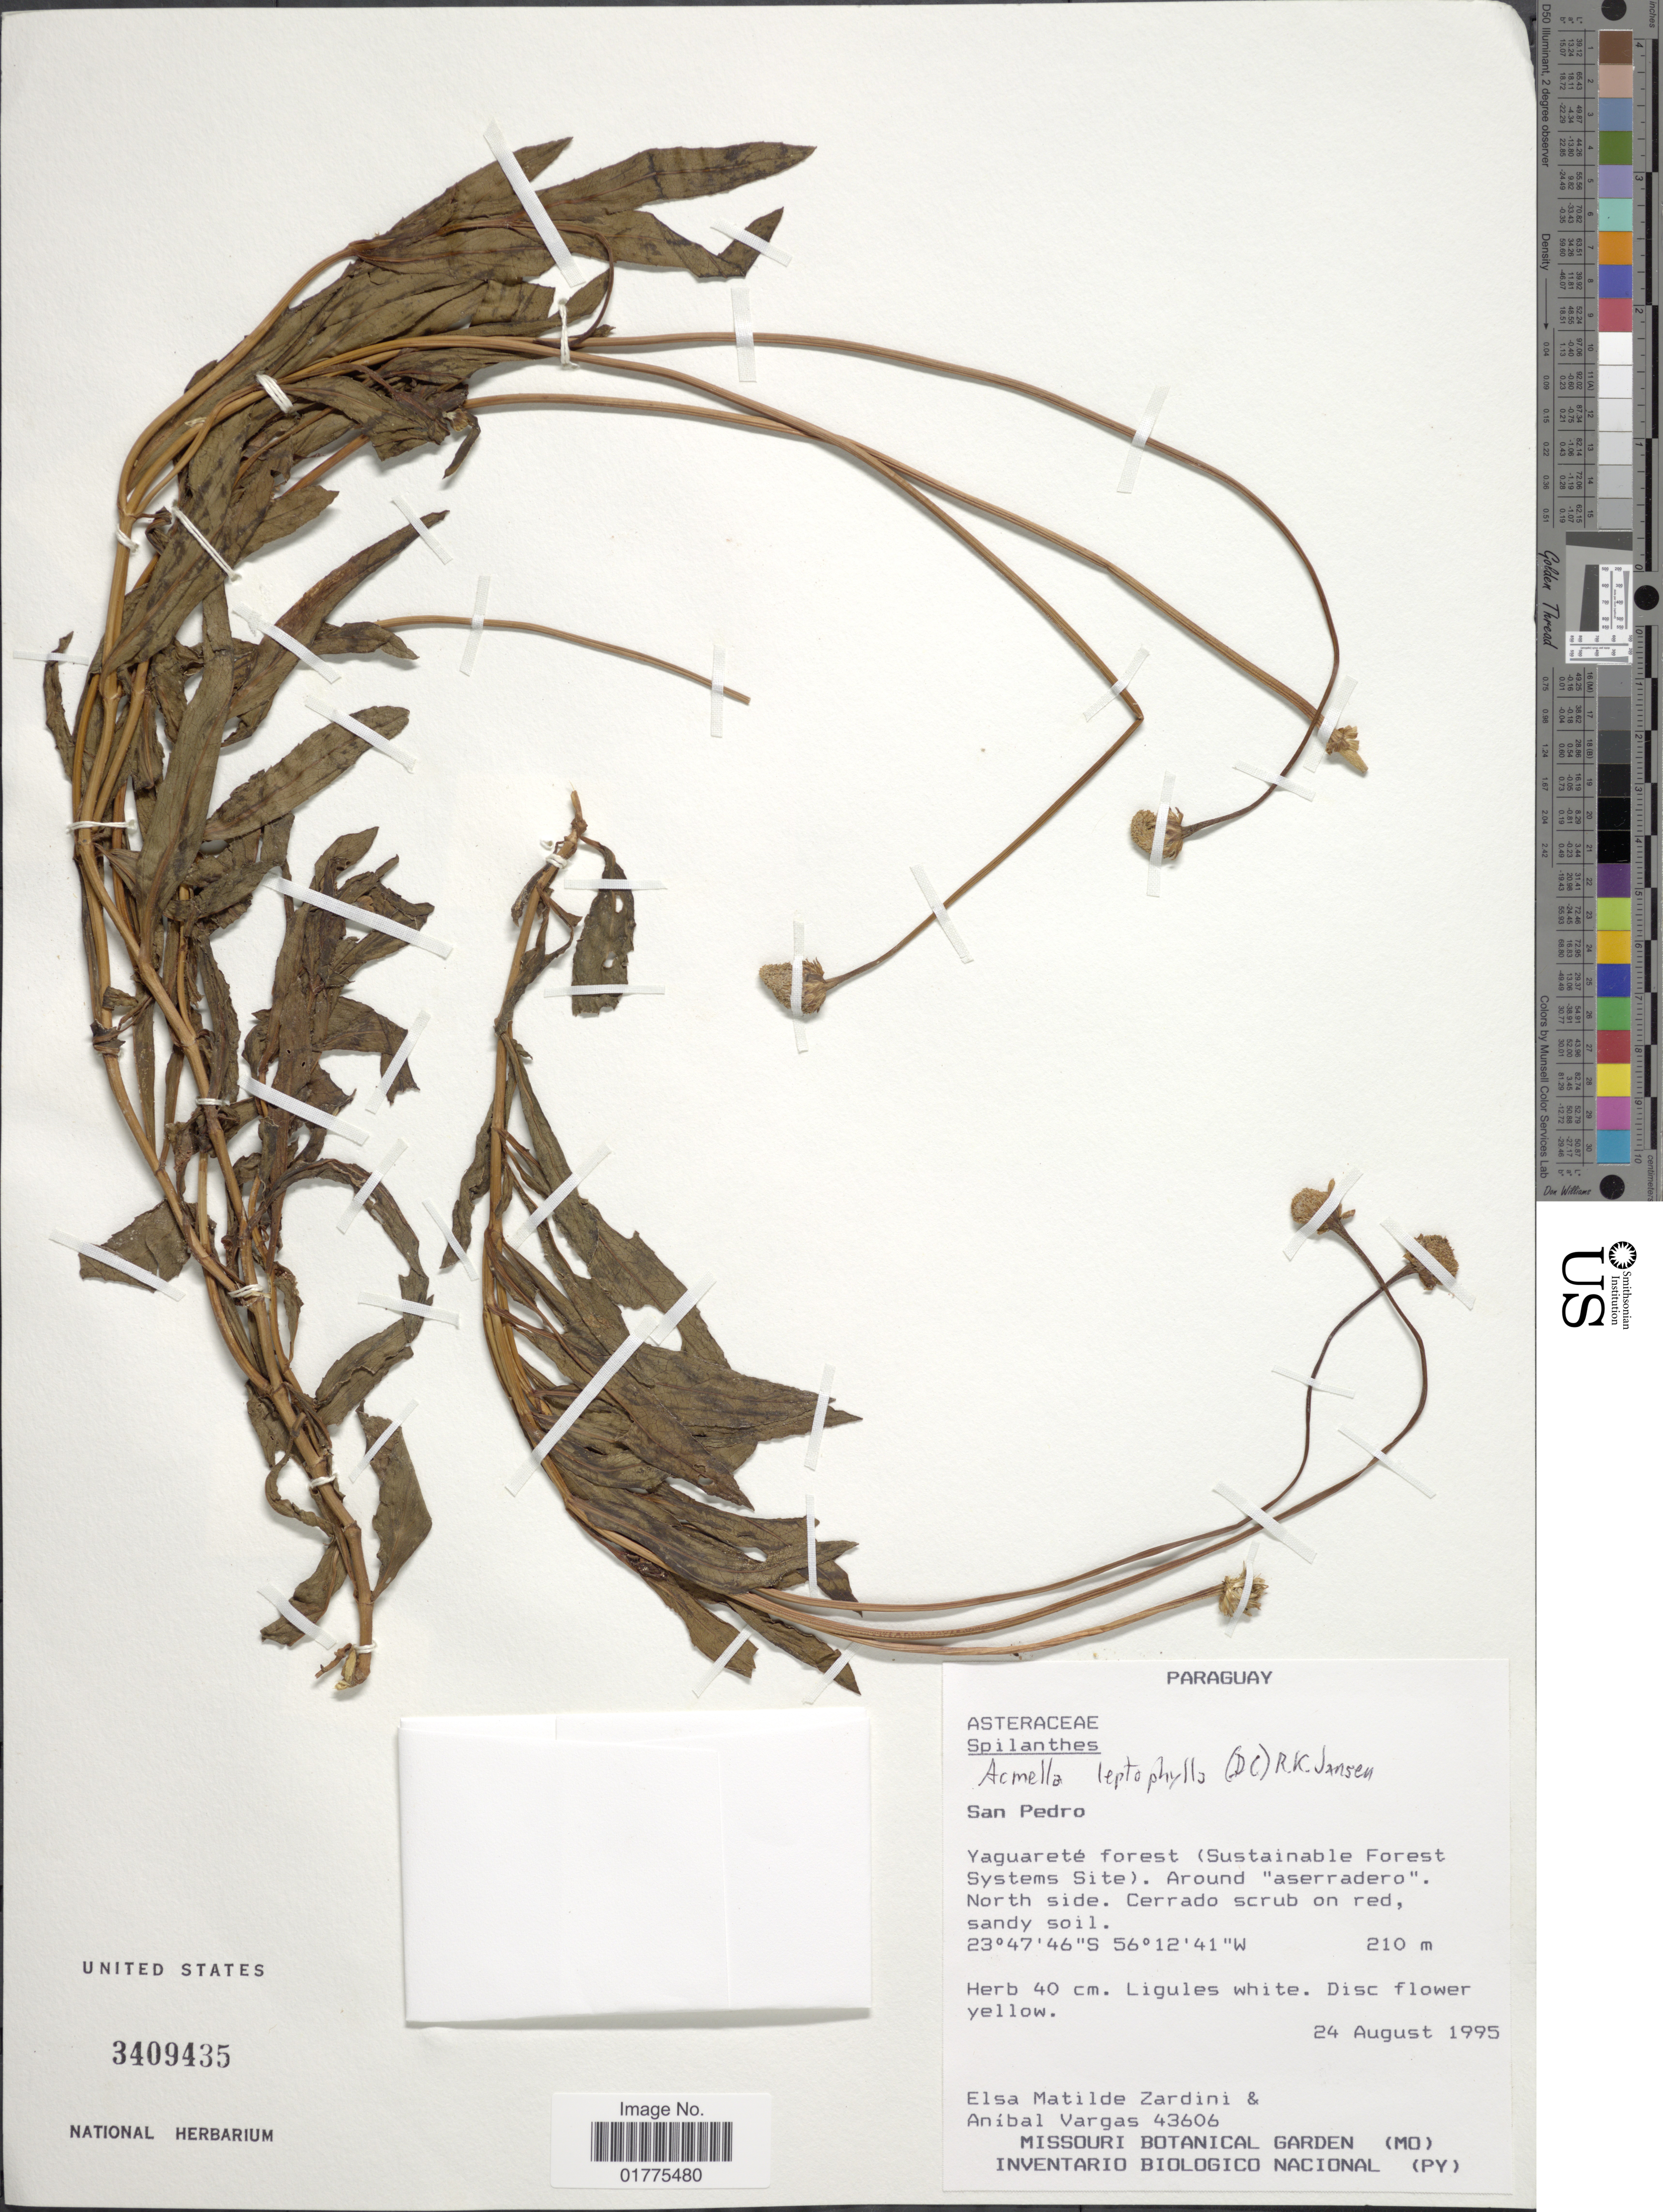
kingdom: Plantae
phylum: Tracheophyta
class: Magnoliopsida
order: Asterales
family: Asteraceae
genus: Acmella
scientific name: Acmella leptophylla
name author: (DC.) R.K. Jansen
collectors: E. M. Zardini & A. Vargas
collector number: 43606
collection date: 1995-08-24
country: Paraguay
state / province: San Pedro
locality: Yaguarete Forest (Sustainable Forest Systems Site)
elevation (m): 210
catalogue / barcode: US 3409435